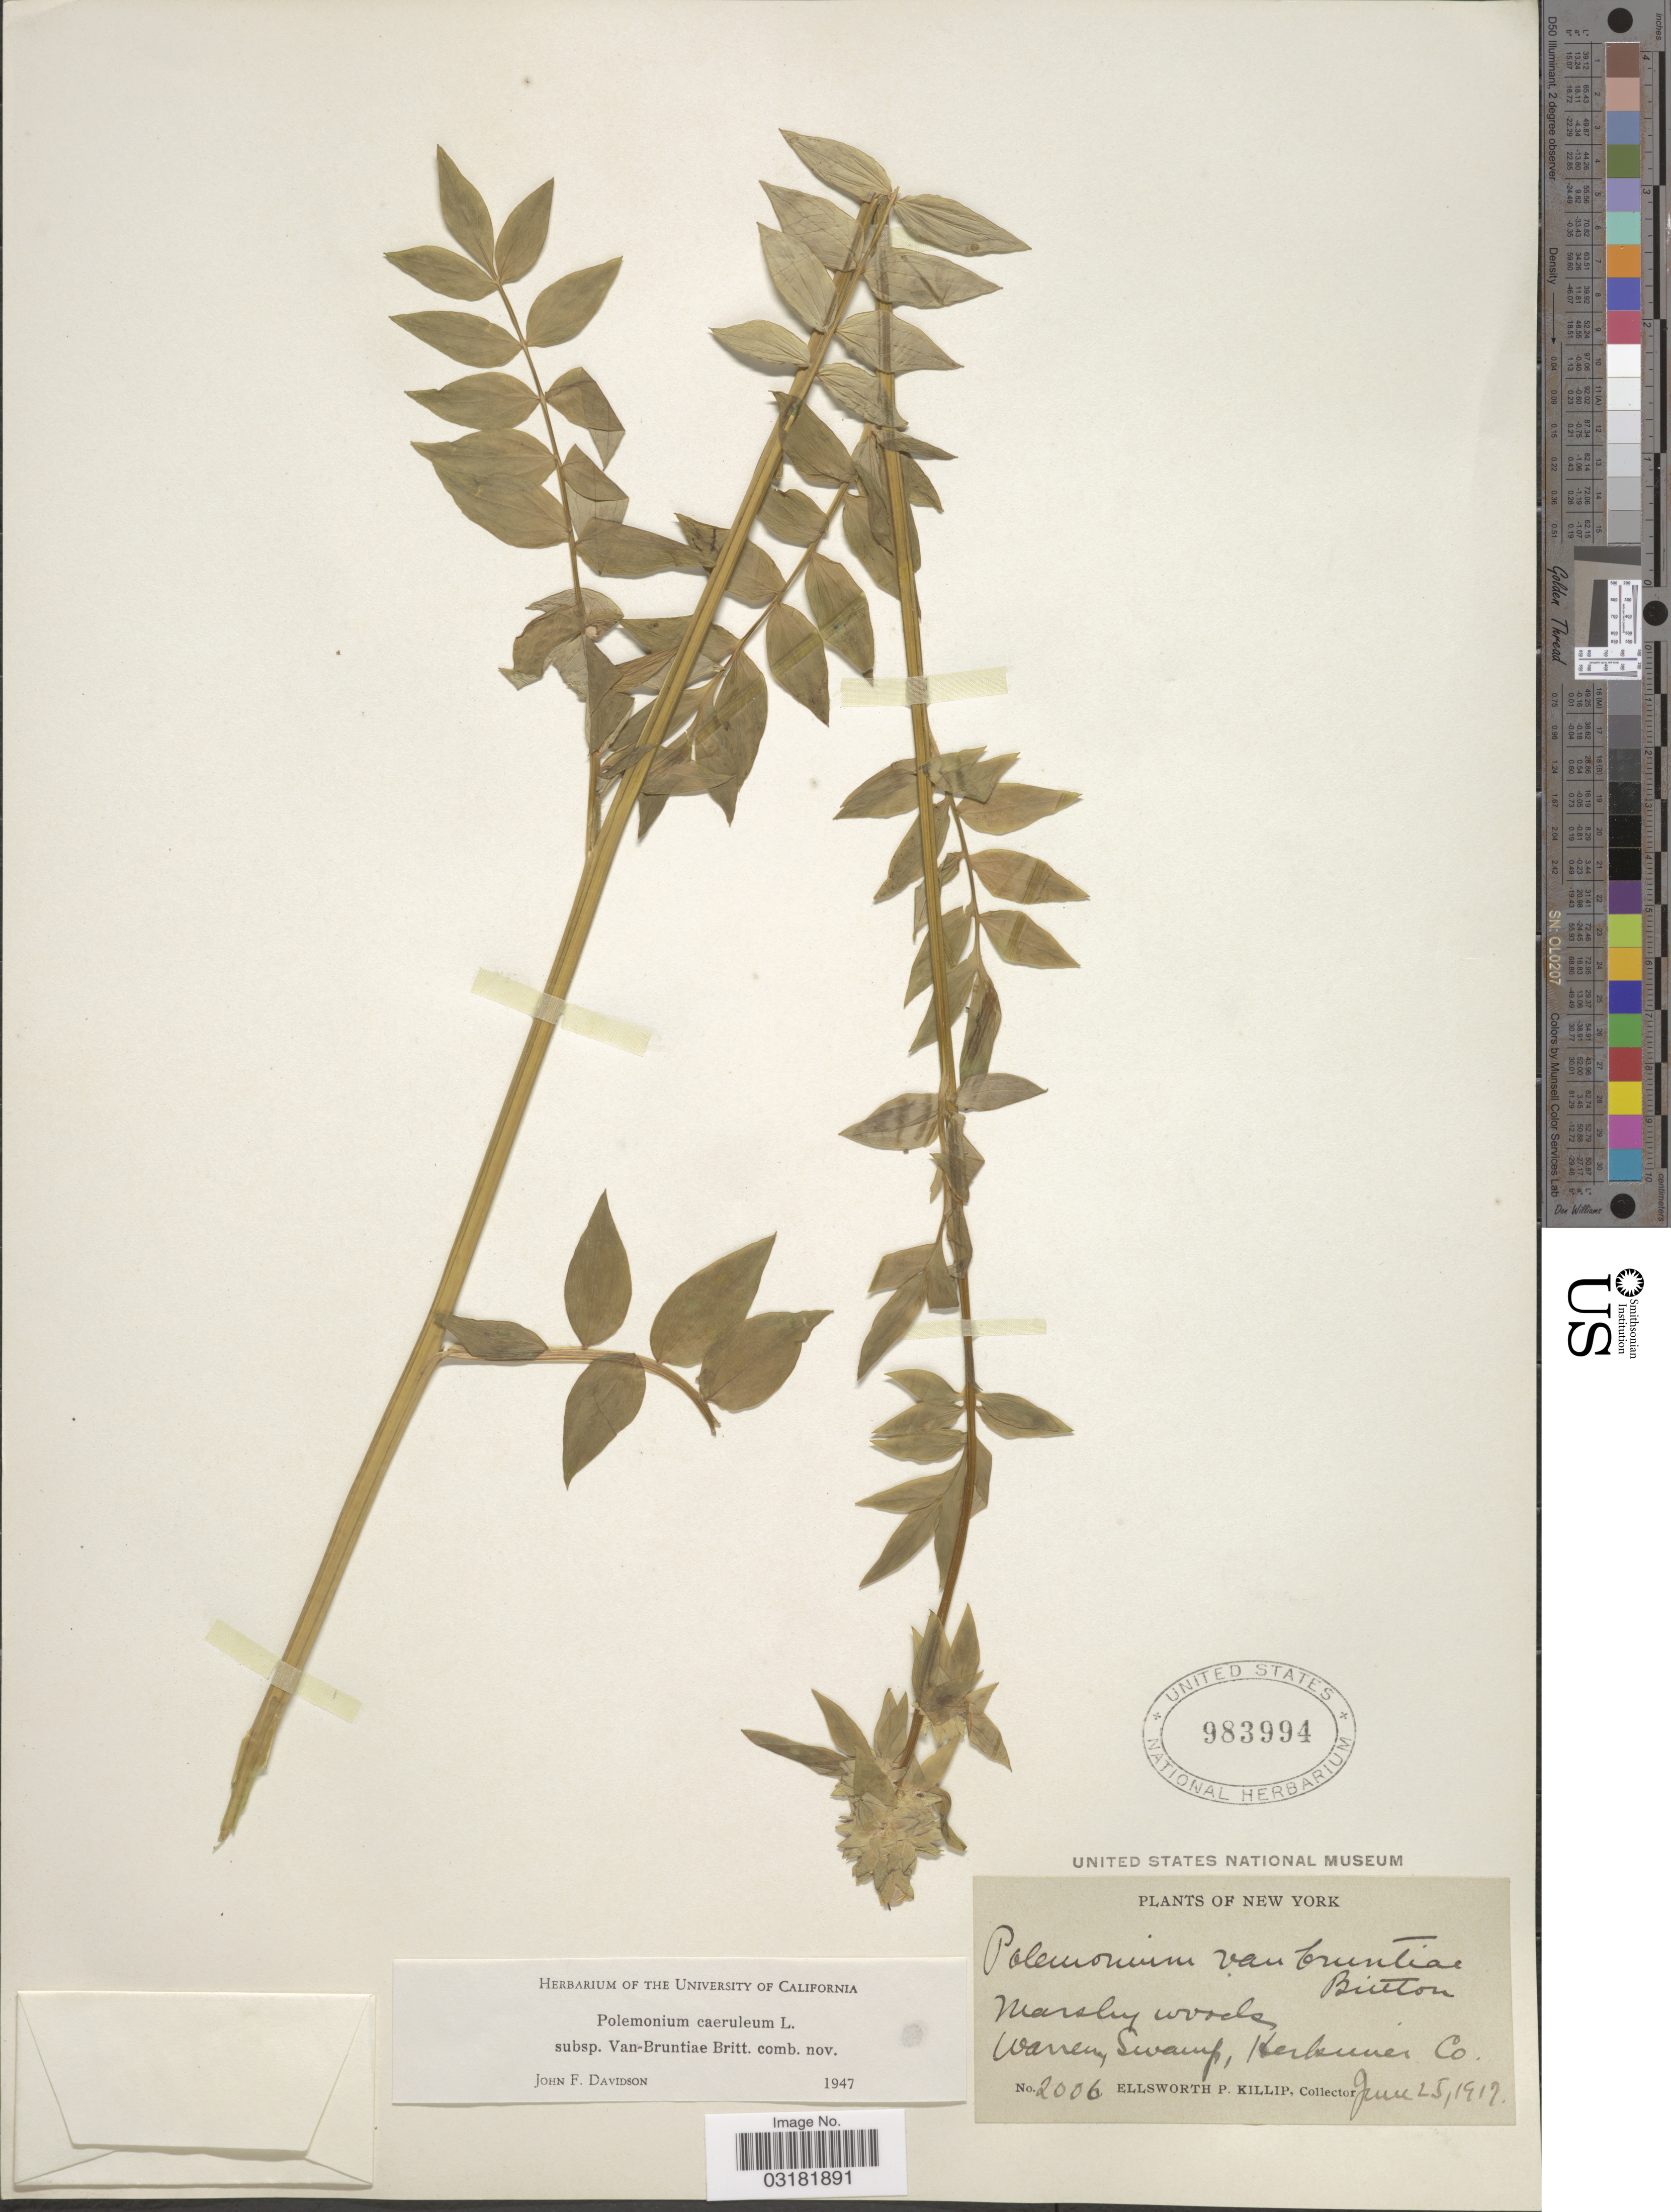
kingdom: Plantae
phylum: Tracheophyta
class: Magnoliopsida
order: Ericales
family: Polemoniaceae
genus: Polemonium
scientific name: Polemonium vanbruntiae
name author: Britton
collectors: E. P. Killip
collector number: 2006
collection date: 1917-06-25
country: United States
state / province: New York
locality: Warren Swamp, Herkimer Co.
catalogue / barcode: US 983994